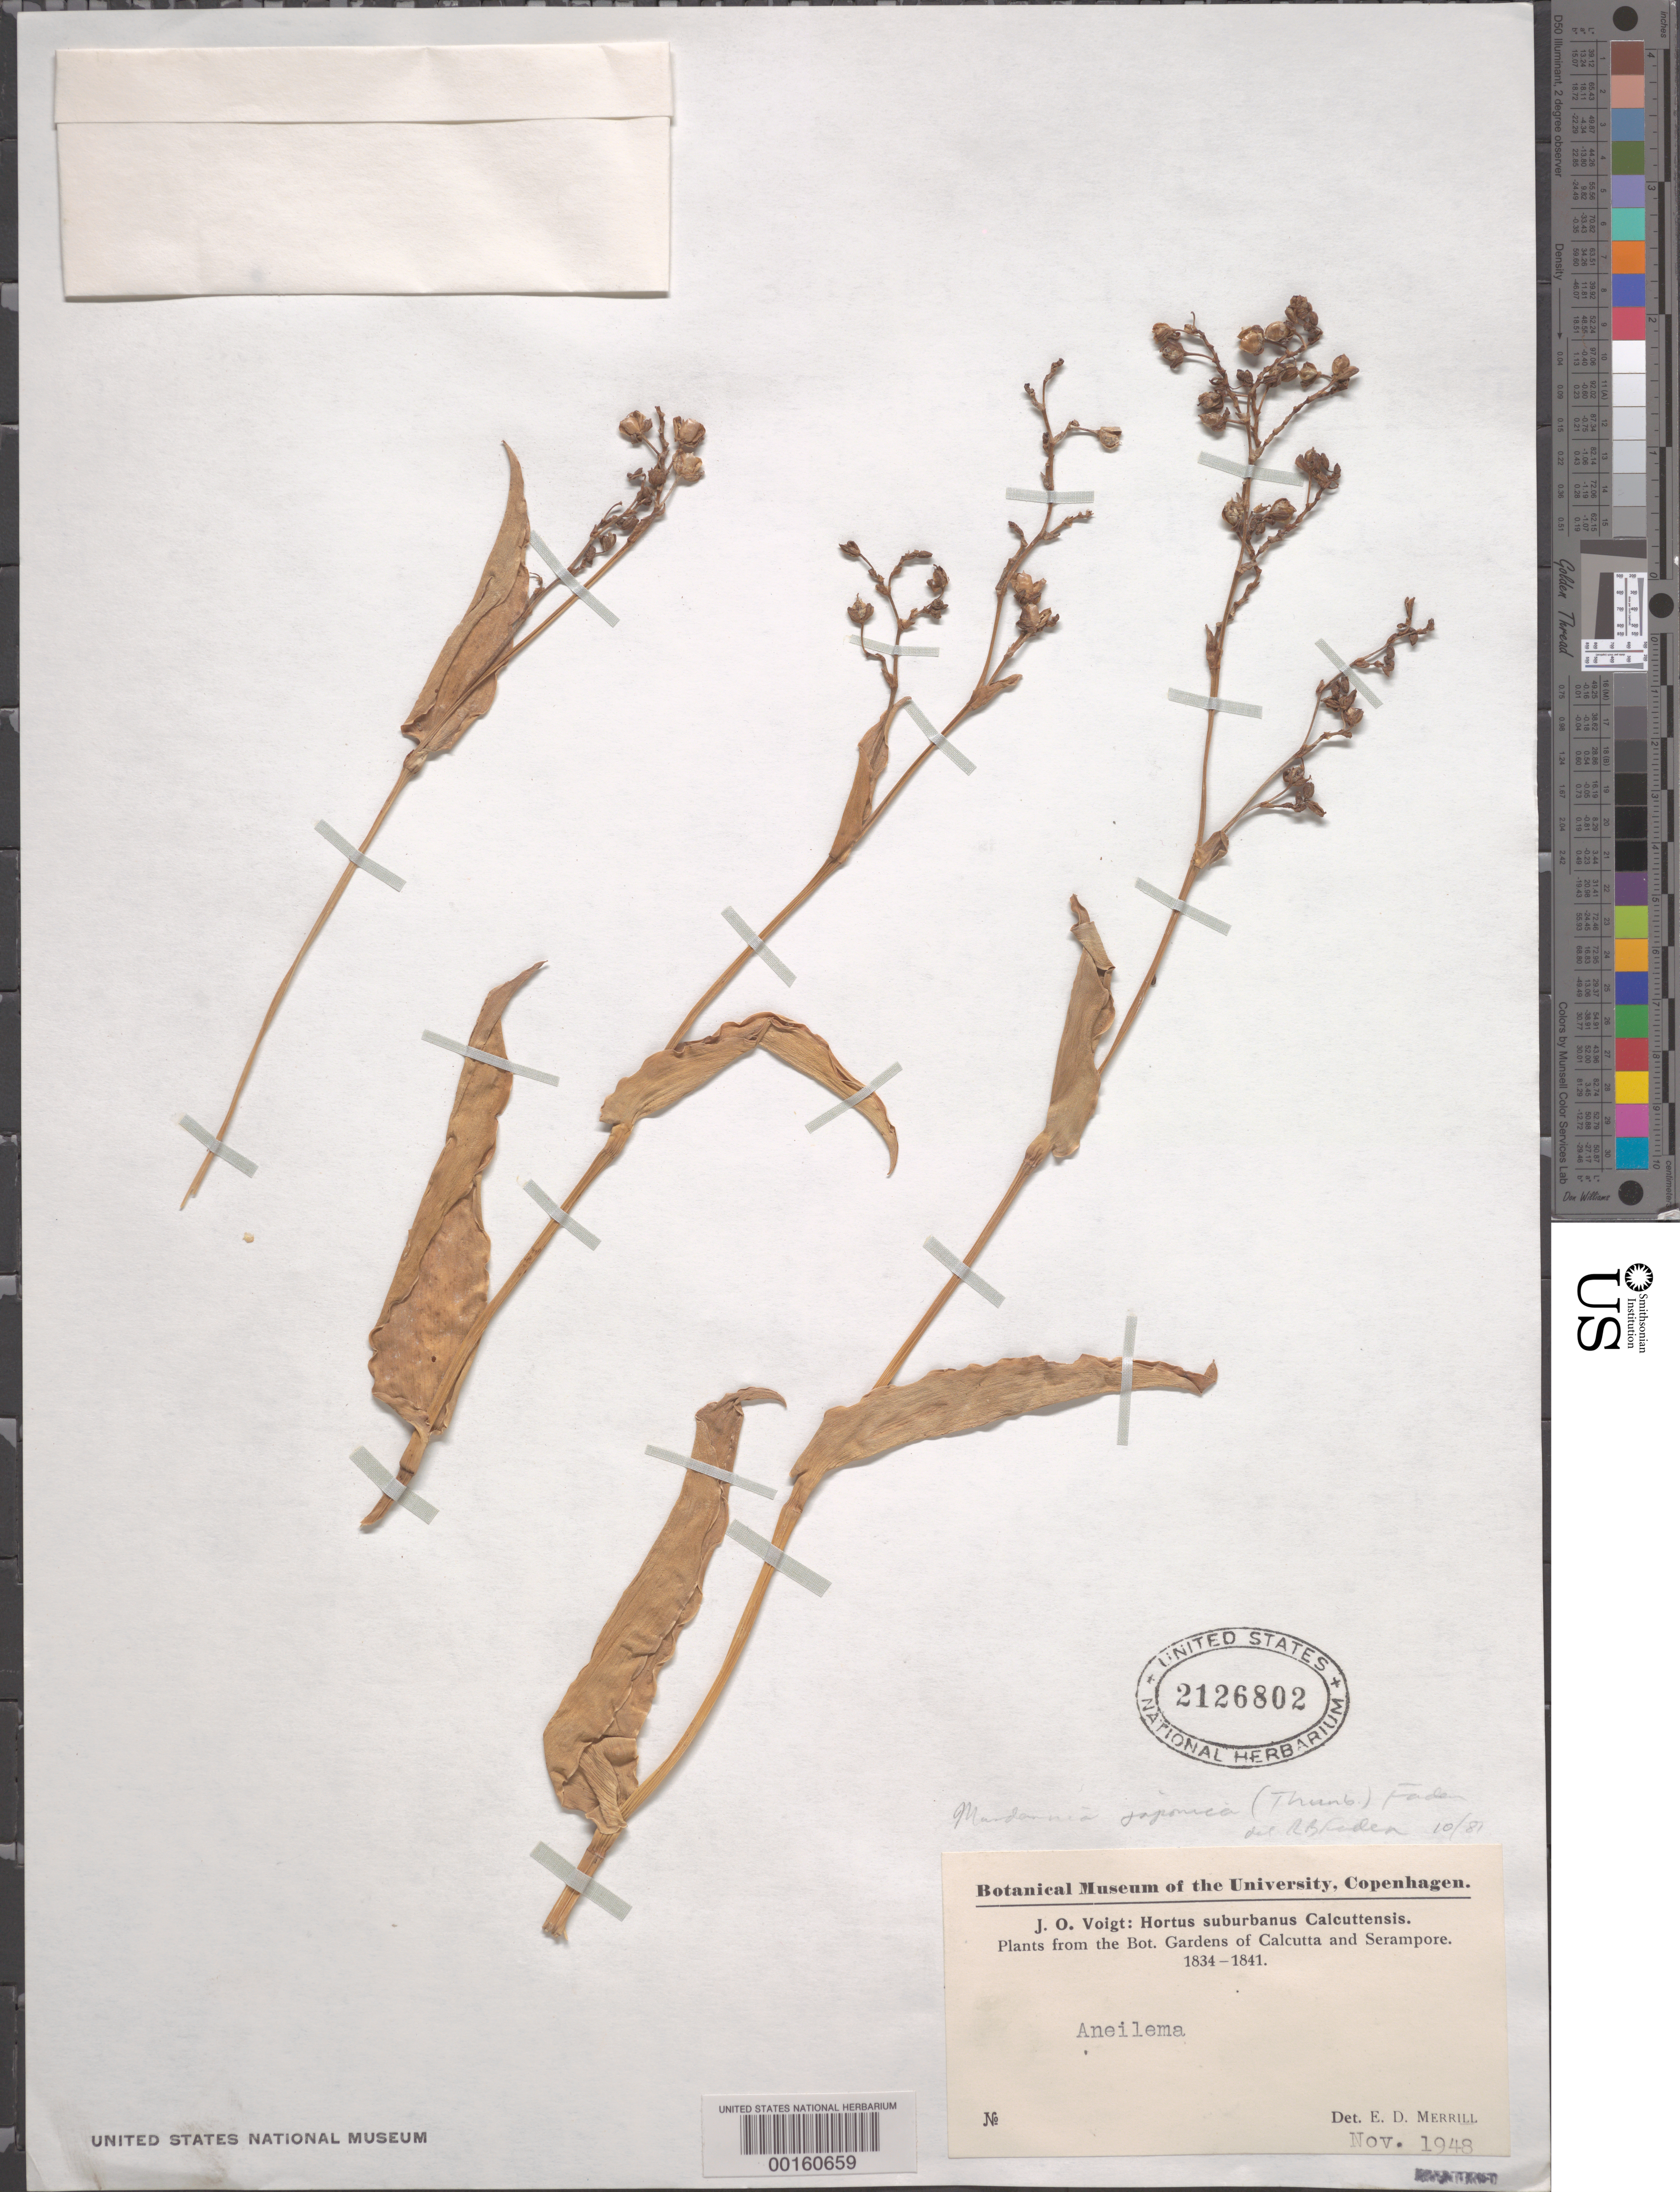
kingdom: Plantae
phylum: Tracheophyta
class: Liliopsida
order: Commelinales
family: Commelinaceae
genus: Murdannia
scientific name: Murdannia japonica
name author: (Thunb.) Faden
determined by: Faden, Robert B., (US), Smithsonian Institution - National Museum of Natural History (UNITED STATES)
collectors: J. O. Voigt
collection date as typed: Nov 1948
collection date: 1948-11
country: India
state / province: West Bengal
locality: Calcutta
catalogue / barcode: US 2126802